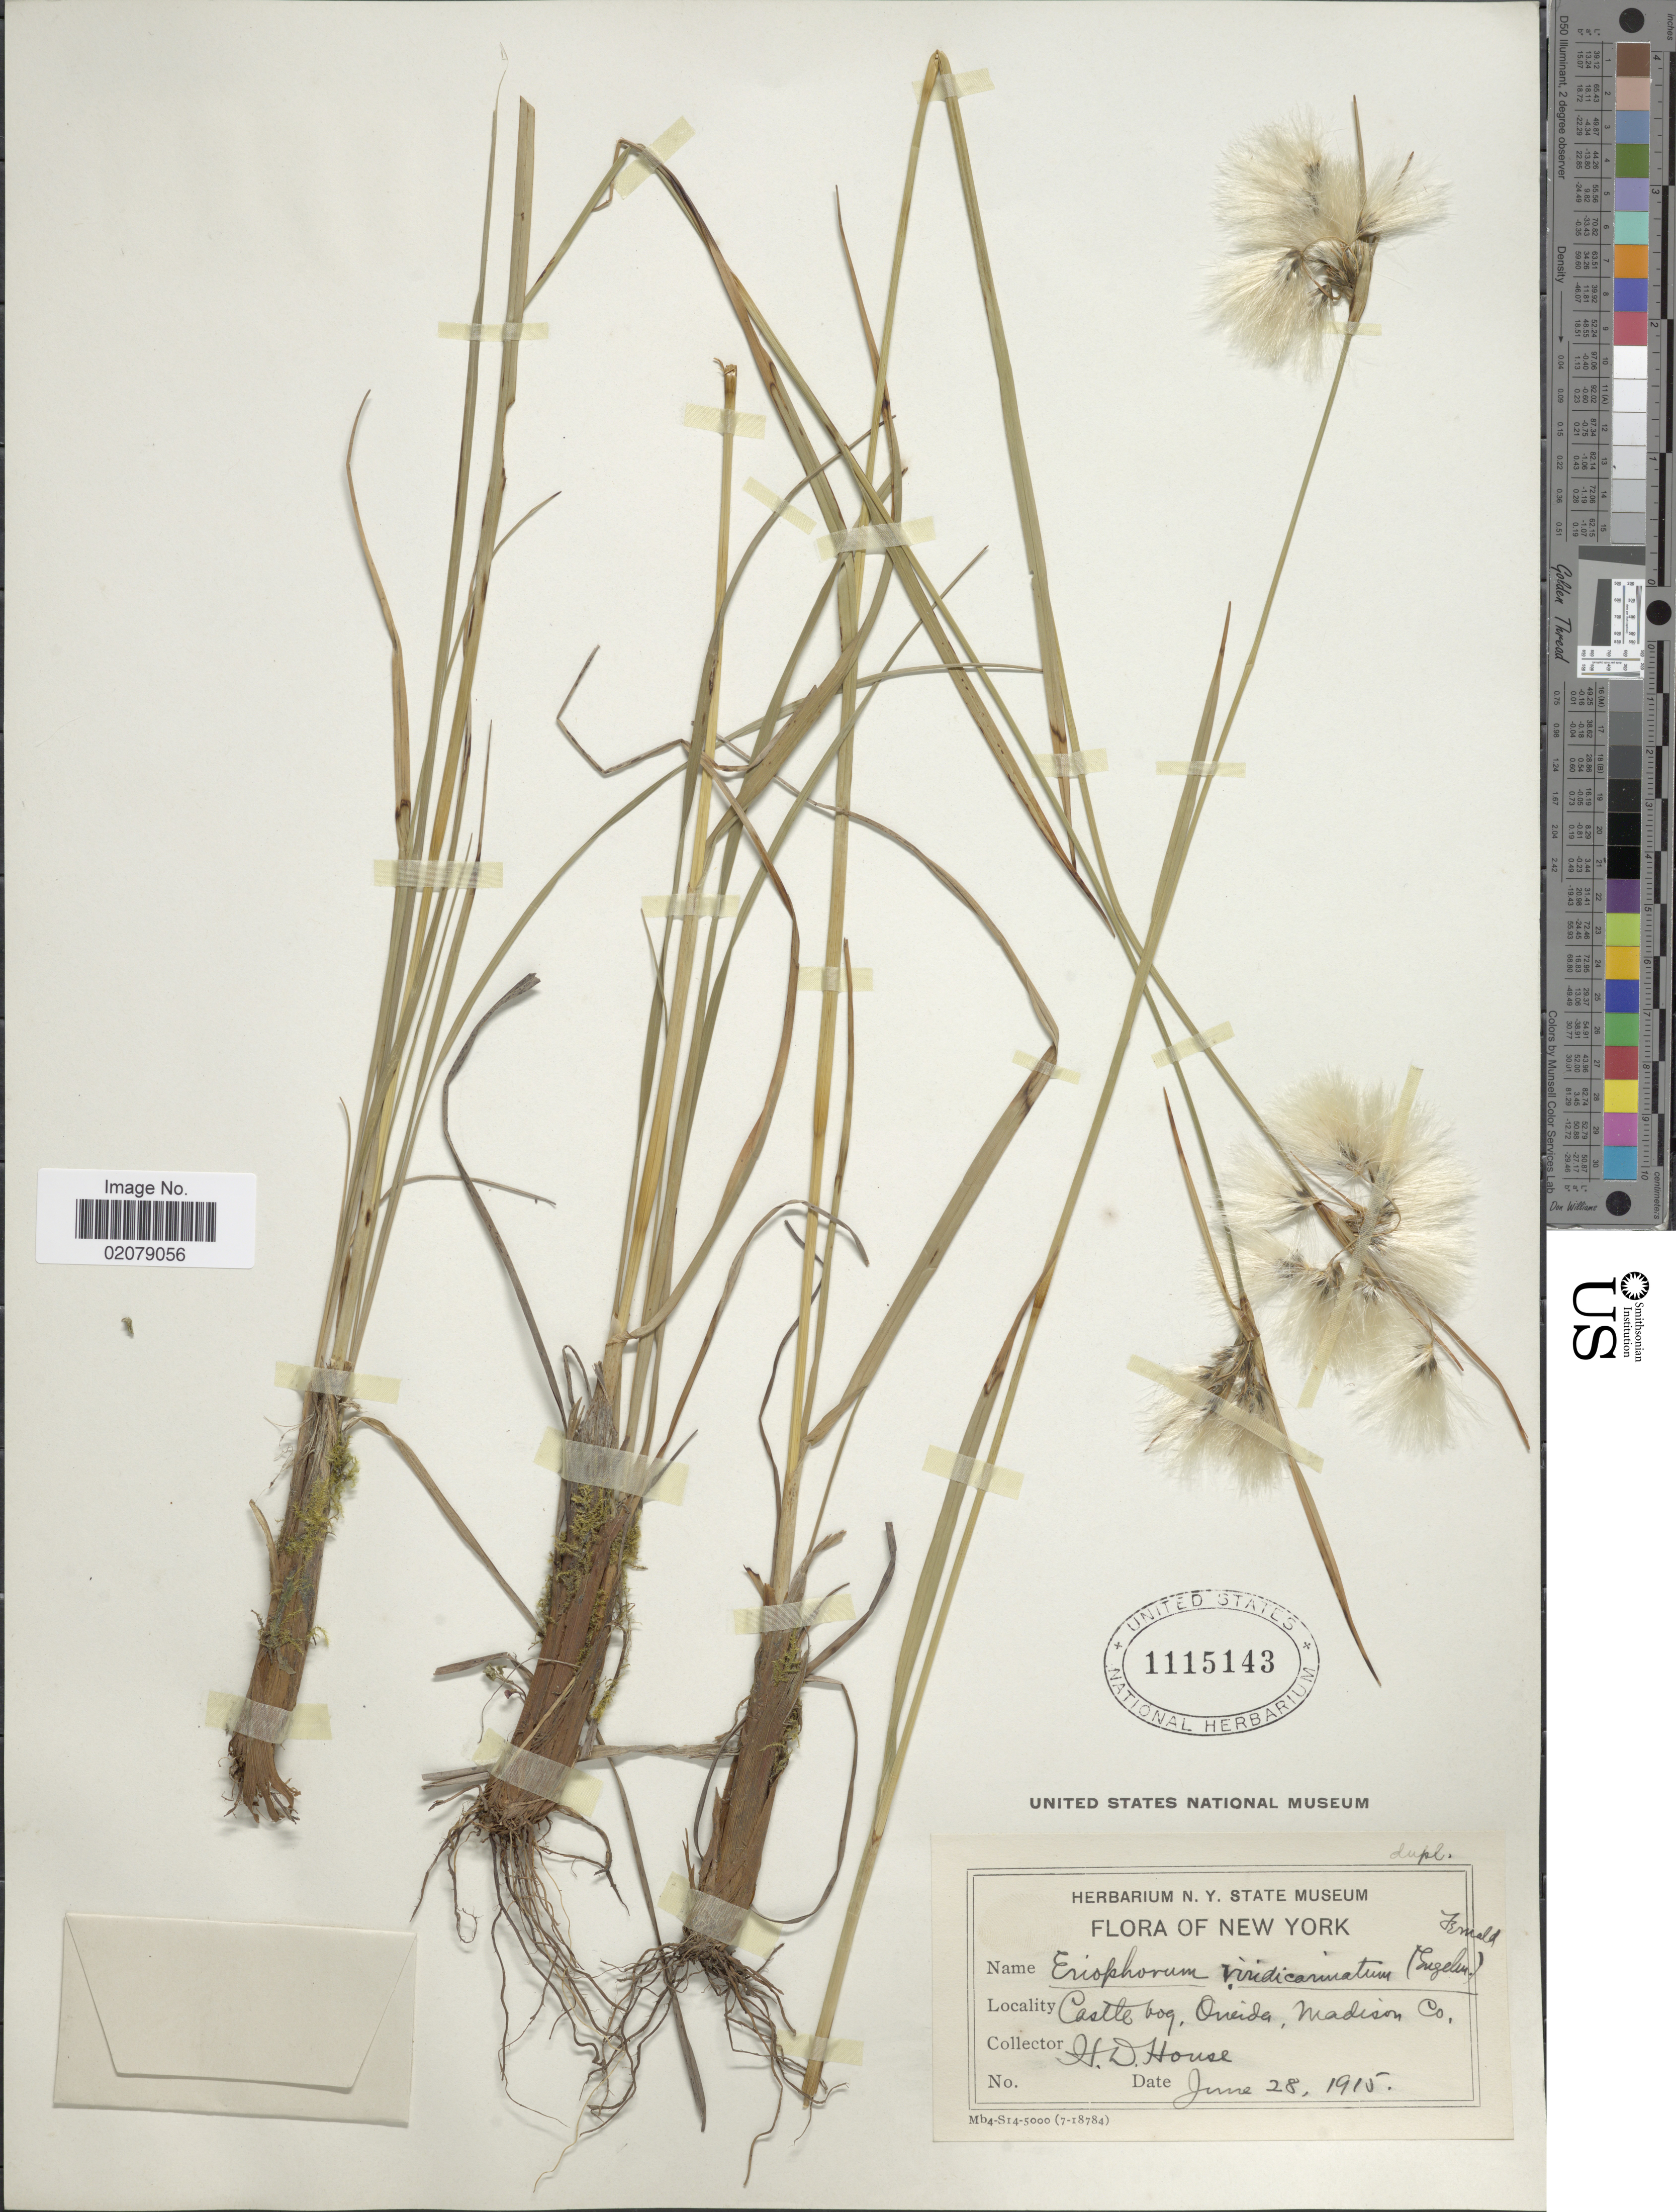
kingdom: Plantae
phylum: Tracheophyta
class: Liliopsida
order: Poales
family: Cyperaceae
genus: Eriophorum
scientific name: Eriophorum viridicarinatum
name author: (Englem.) Fernald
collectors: H. D. House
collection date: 1915-06-28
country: United States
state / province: New York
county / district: Oneida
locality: Castle bog, Oneida, Madison Co.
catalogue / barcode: US 1115143